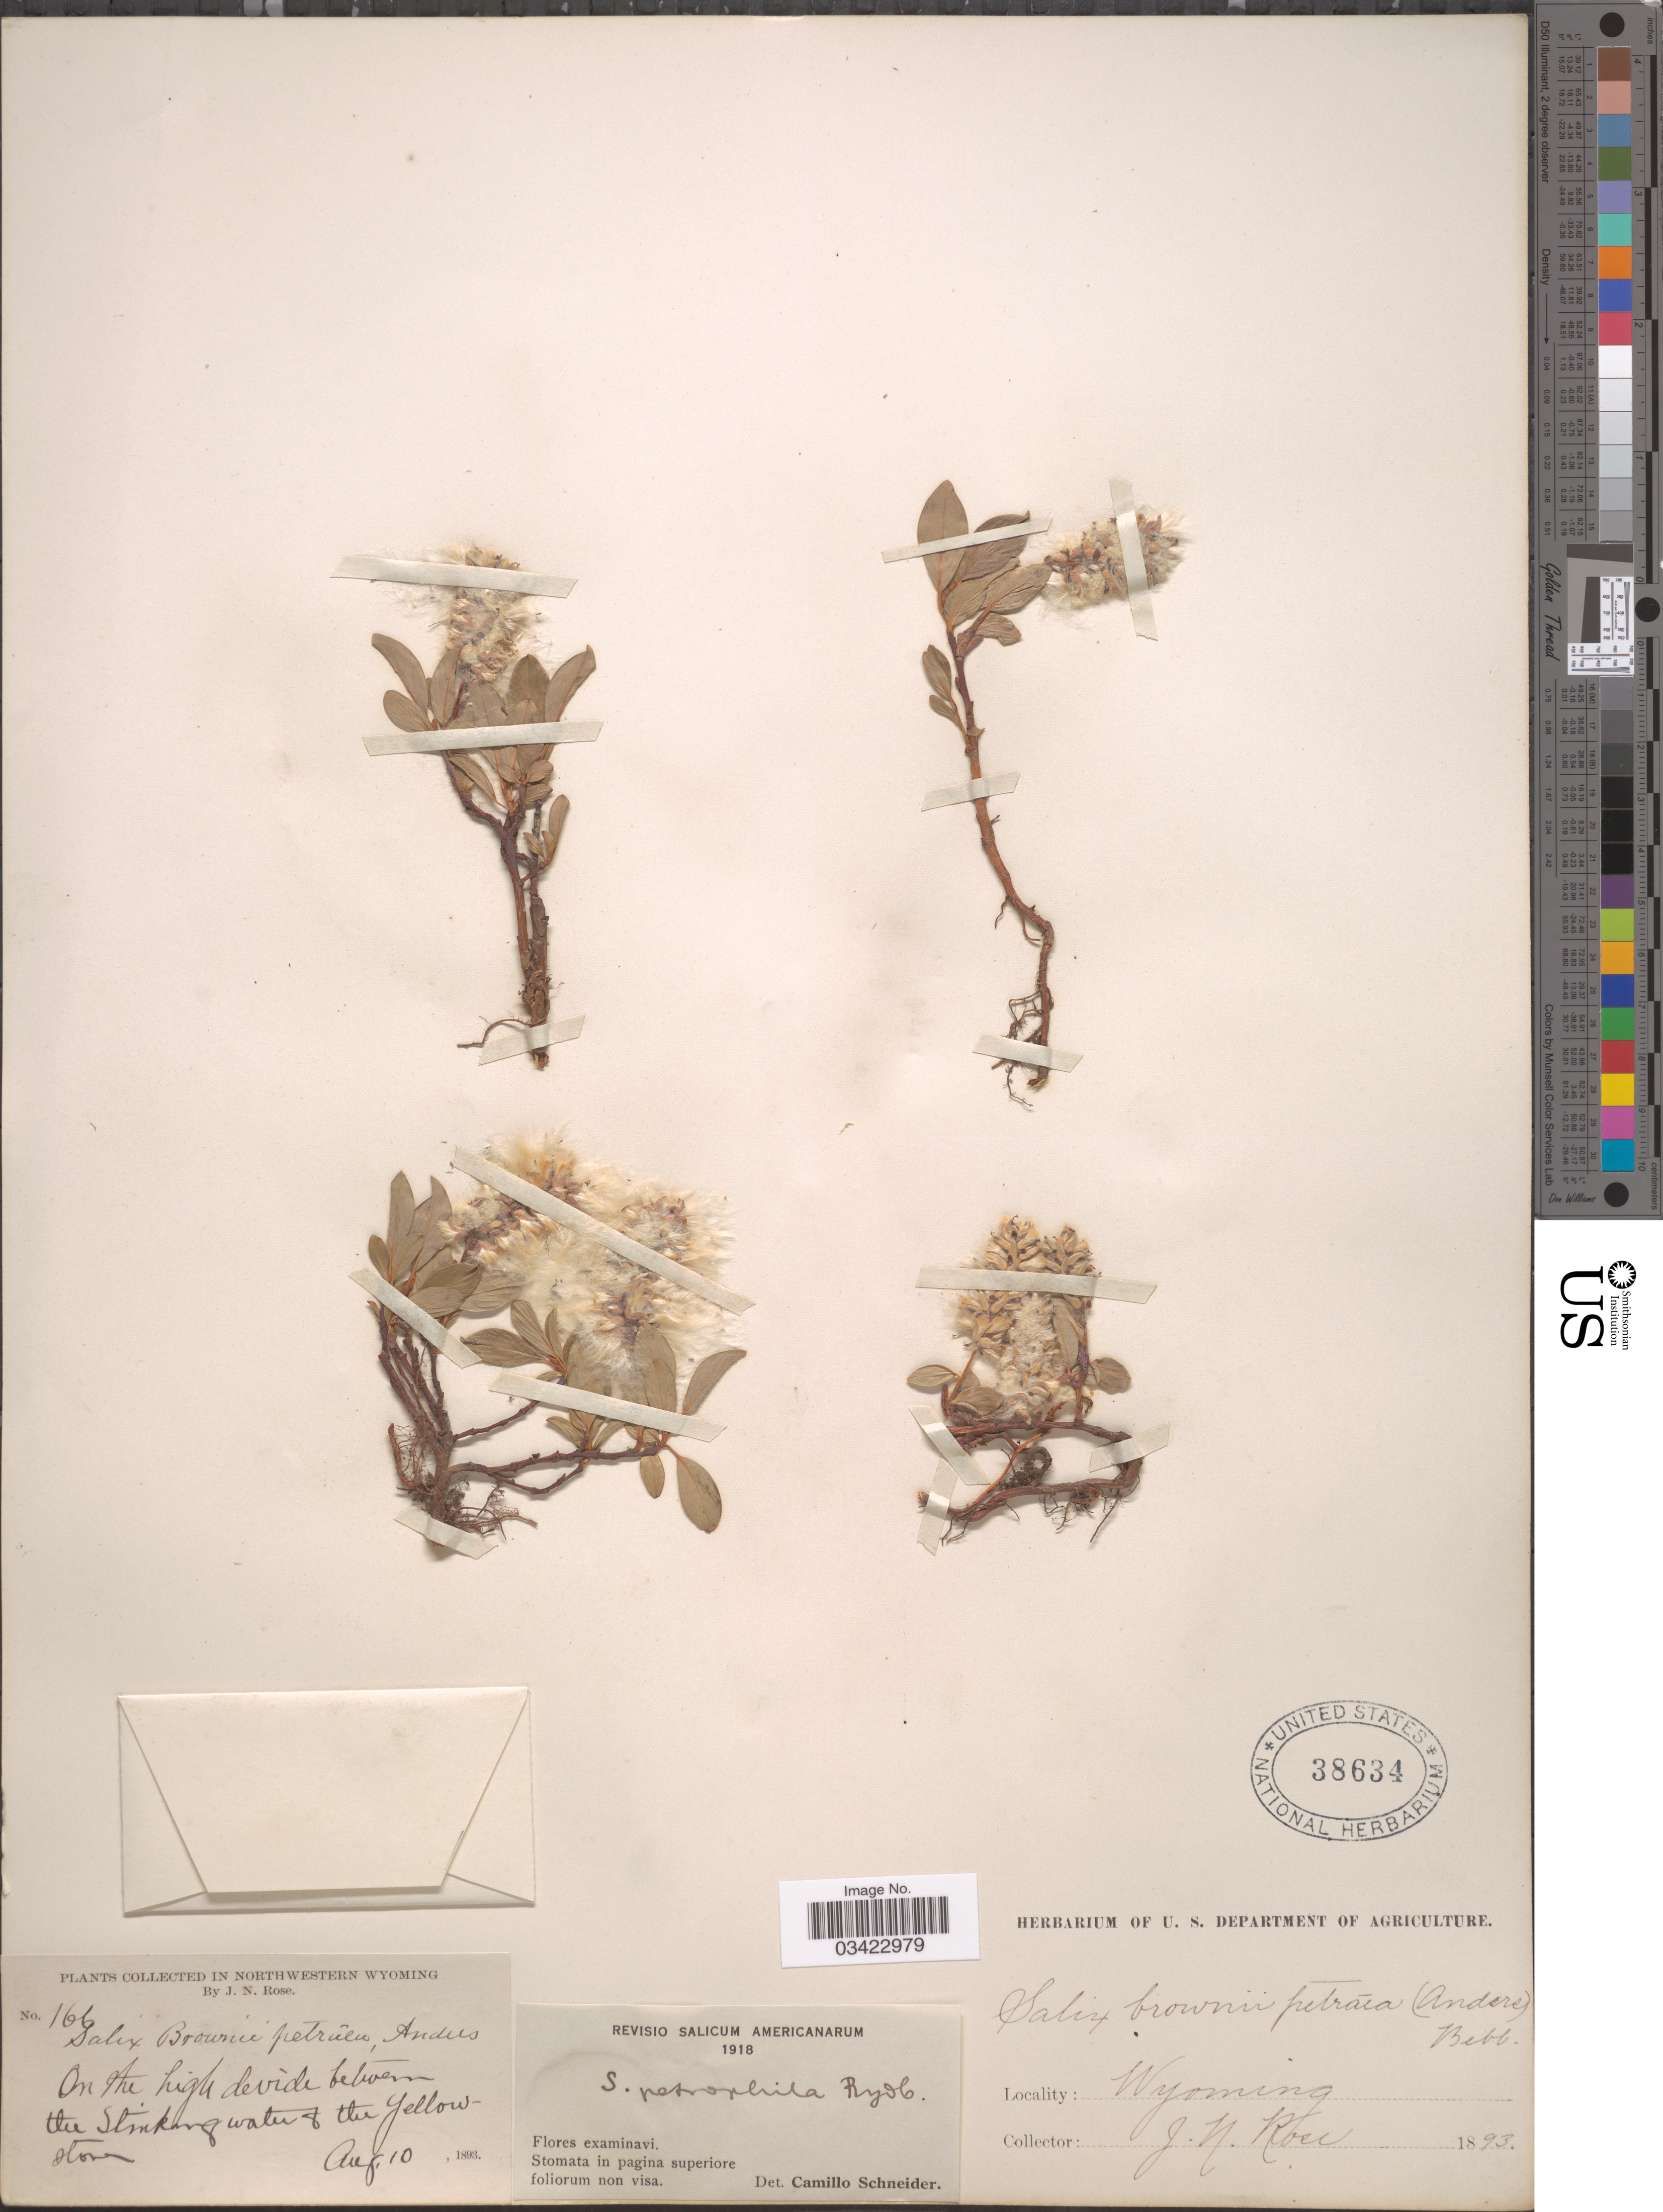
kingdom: Plantae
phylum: Tracheophyta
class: Magnoliopsida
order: Malpighiales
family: Salicaceae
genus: Salix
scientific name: Salix anglorum var. antiplasta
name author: C.K. Schneid.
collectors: J. N. Rose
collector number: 166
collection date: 1893-08-10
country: United States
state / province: Wyoming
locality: Northwestern Wyoming. On the high divide between the Stinking water of the Yellowstone.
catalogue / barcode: US 38634